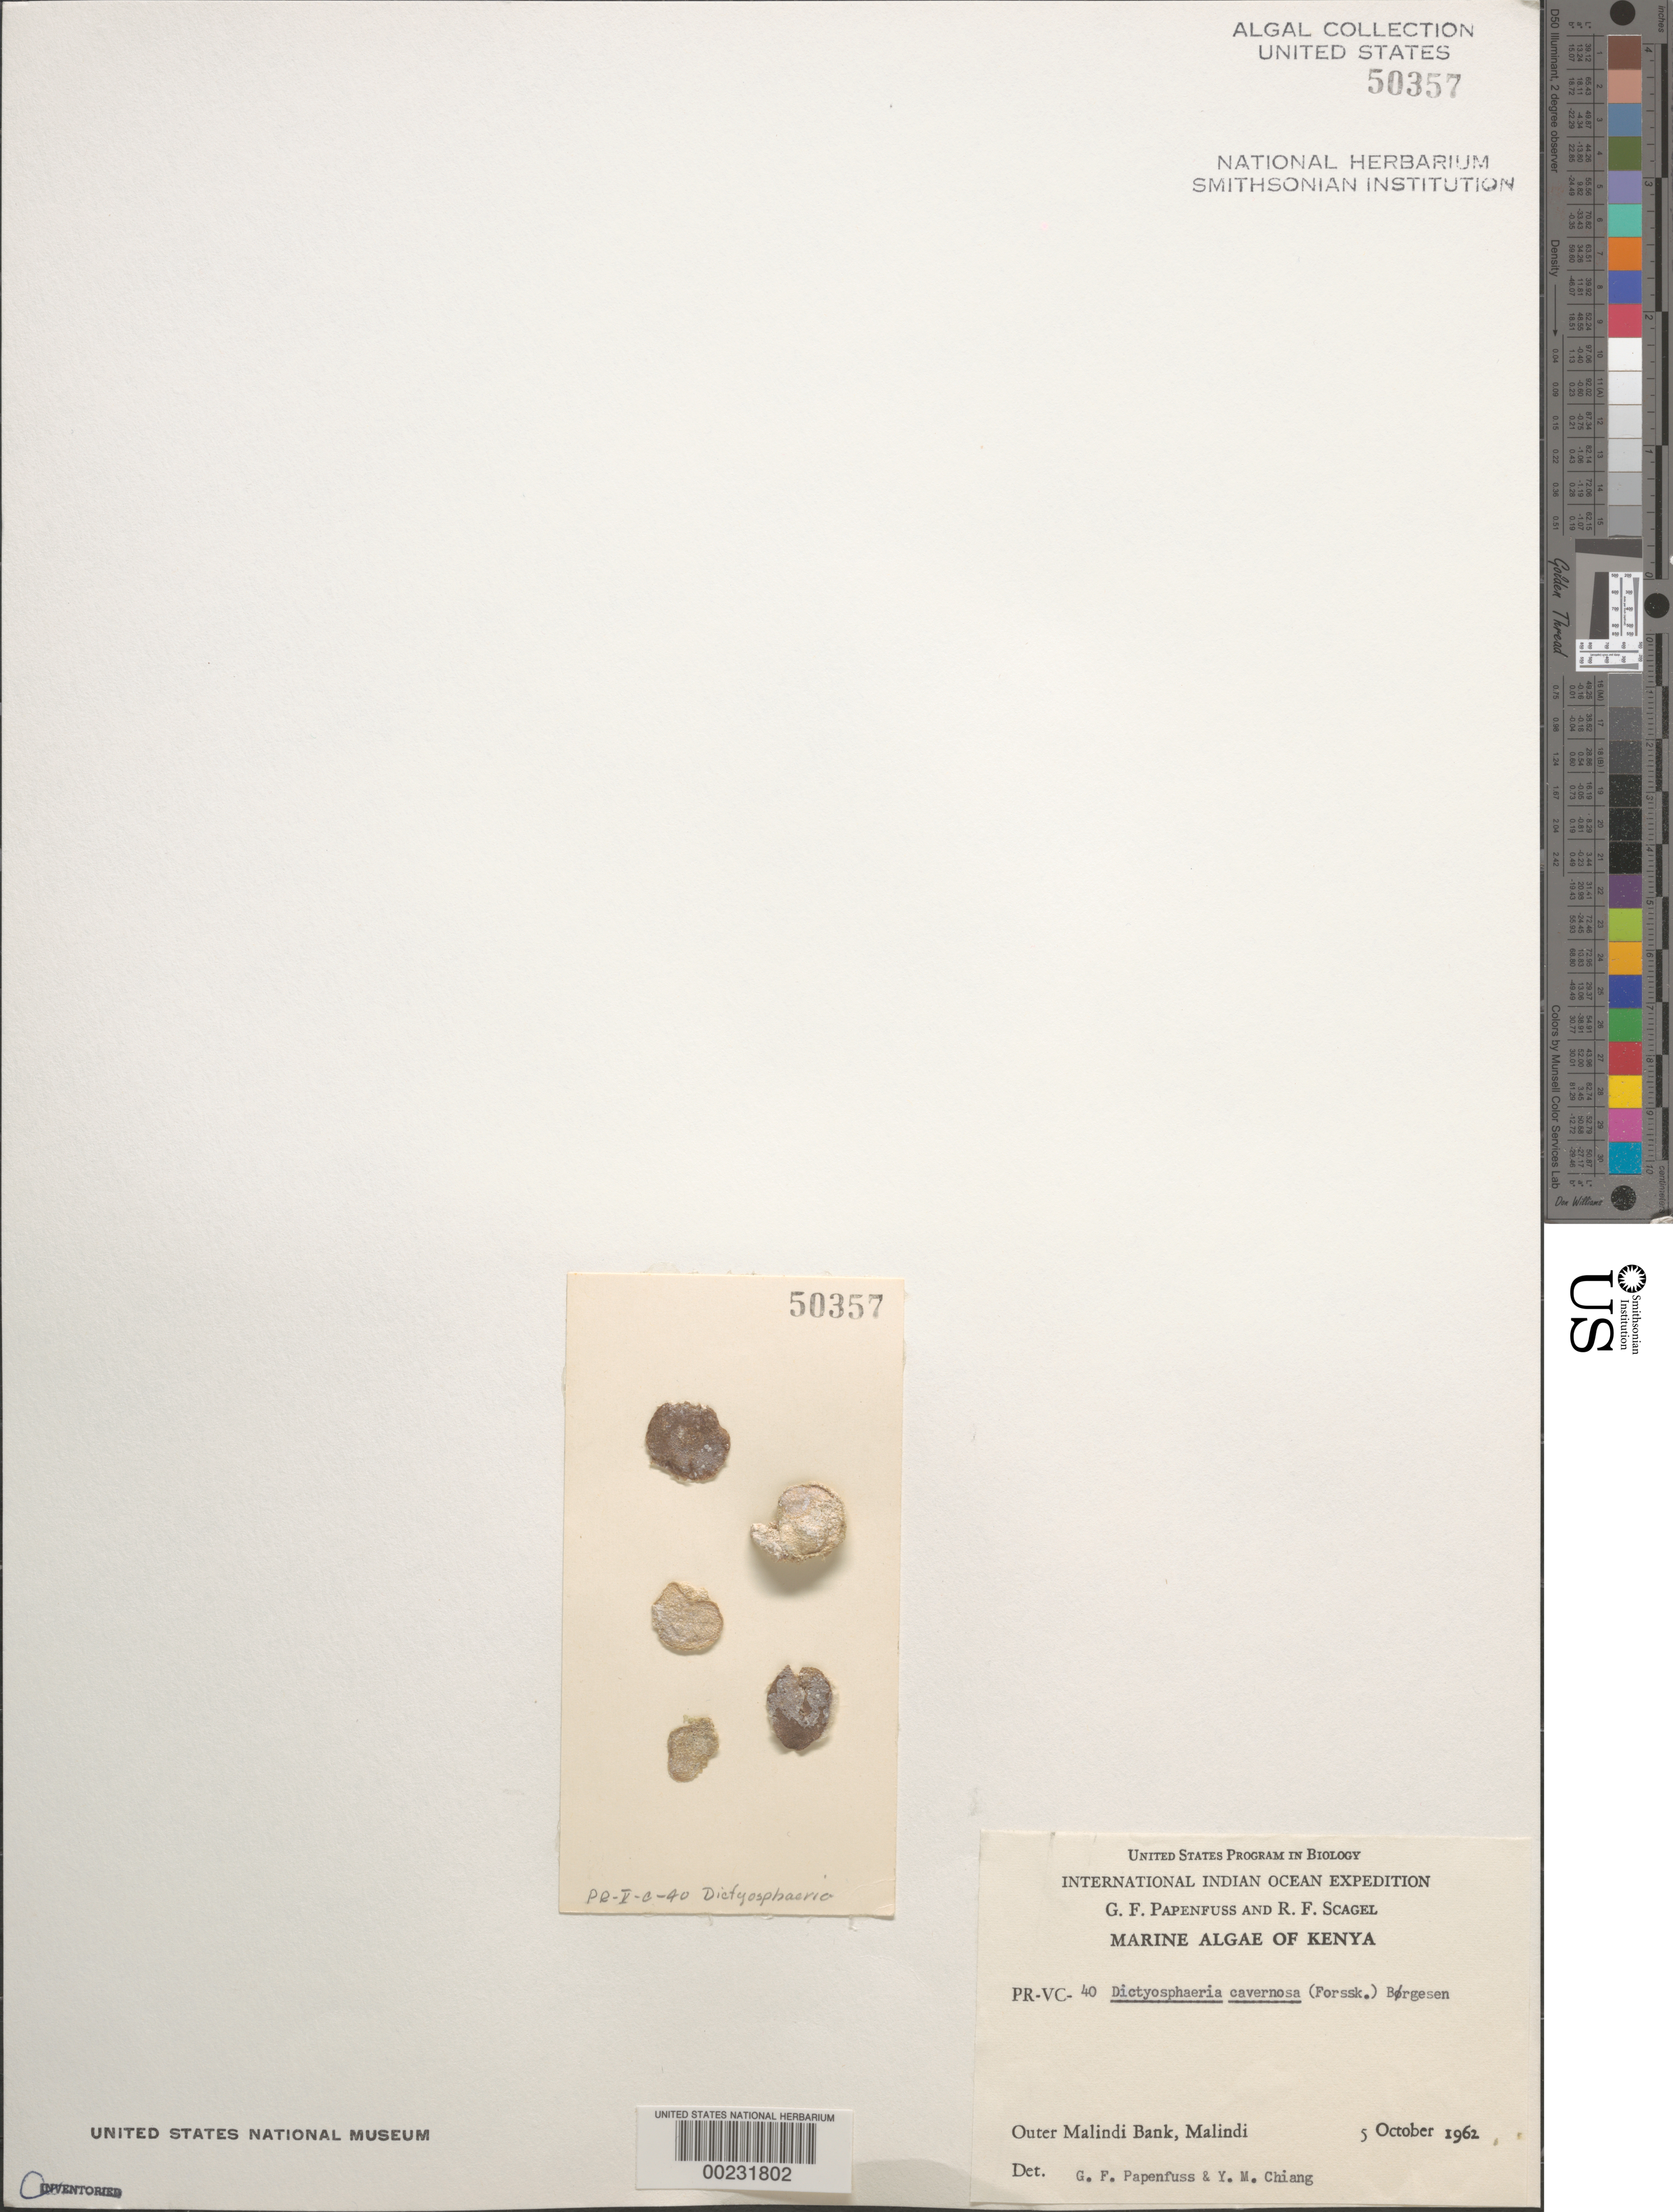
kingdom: Plantae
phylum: Chlorophyta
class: Ulvophyceae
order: Siphonocladales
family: Siphonocladaceae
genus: Dictyosphaeria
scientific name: Dictyosphaeria cavernosa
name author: (Forssk.) Børgesen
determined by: Papenfuss, G. F.; Chiang, Y. M.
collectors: G. Papenfuss & R. F. Scagel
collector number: PR-VC-40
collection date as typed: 05 Oct 1962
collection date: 1962-10-05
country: Kenya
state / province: Kilifi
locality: Malindi, outer Malindi Bank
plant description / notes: International Indian Ocean Expedition, 1962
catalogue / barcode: US 50357